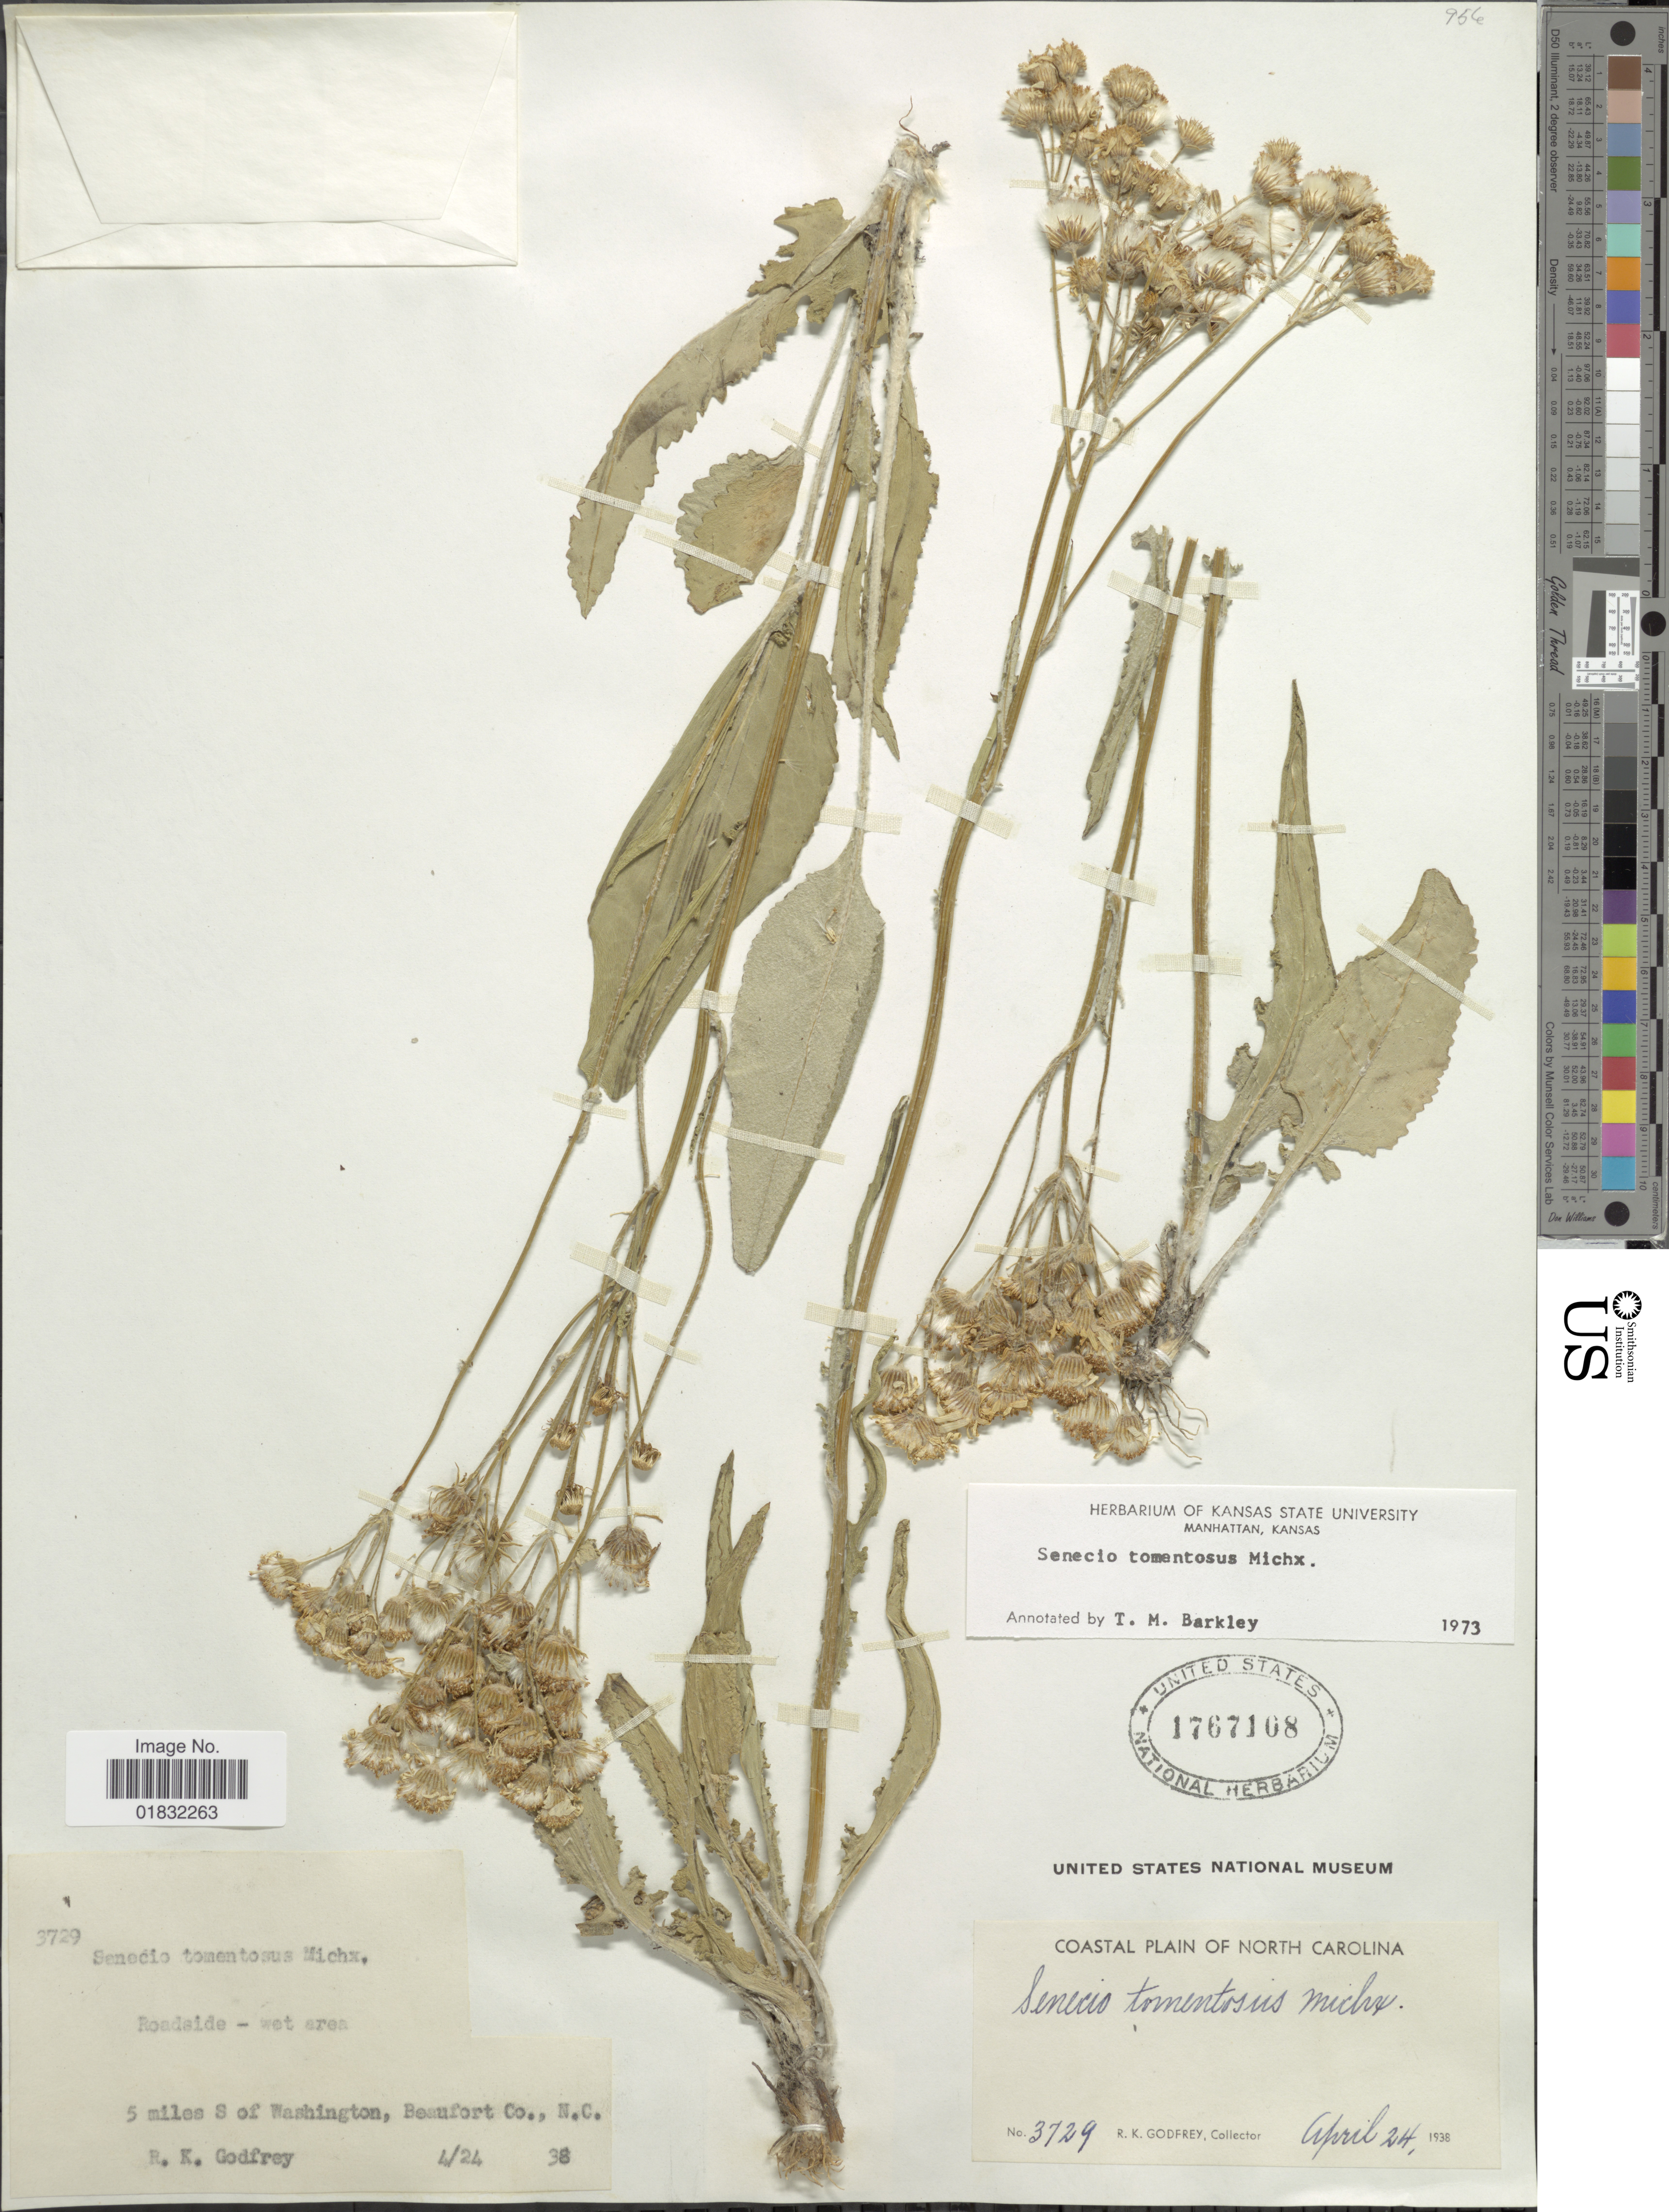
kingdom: Plantae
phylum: Tracheophyta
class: Magnoliopsida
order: Asterales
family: Asteraceae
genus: Packera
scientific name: Packera dubia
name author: (Spreng.) Trock & Mabb.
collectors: R. K. Godfrey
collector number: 3729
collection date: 1938-04-24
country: United States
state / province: North Carolina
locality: Coastal Plain of Nort Carolina, Roadside - wet area, 5 miles S of Washington, Beaufort Co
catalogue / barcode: US 1767108